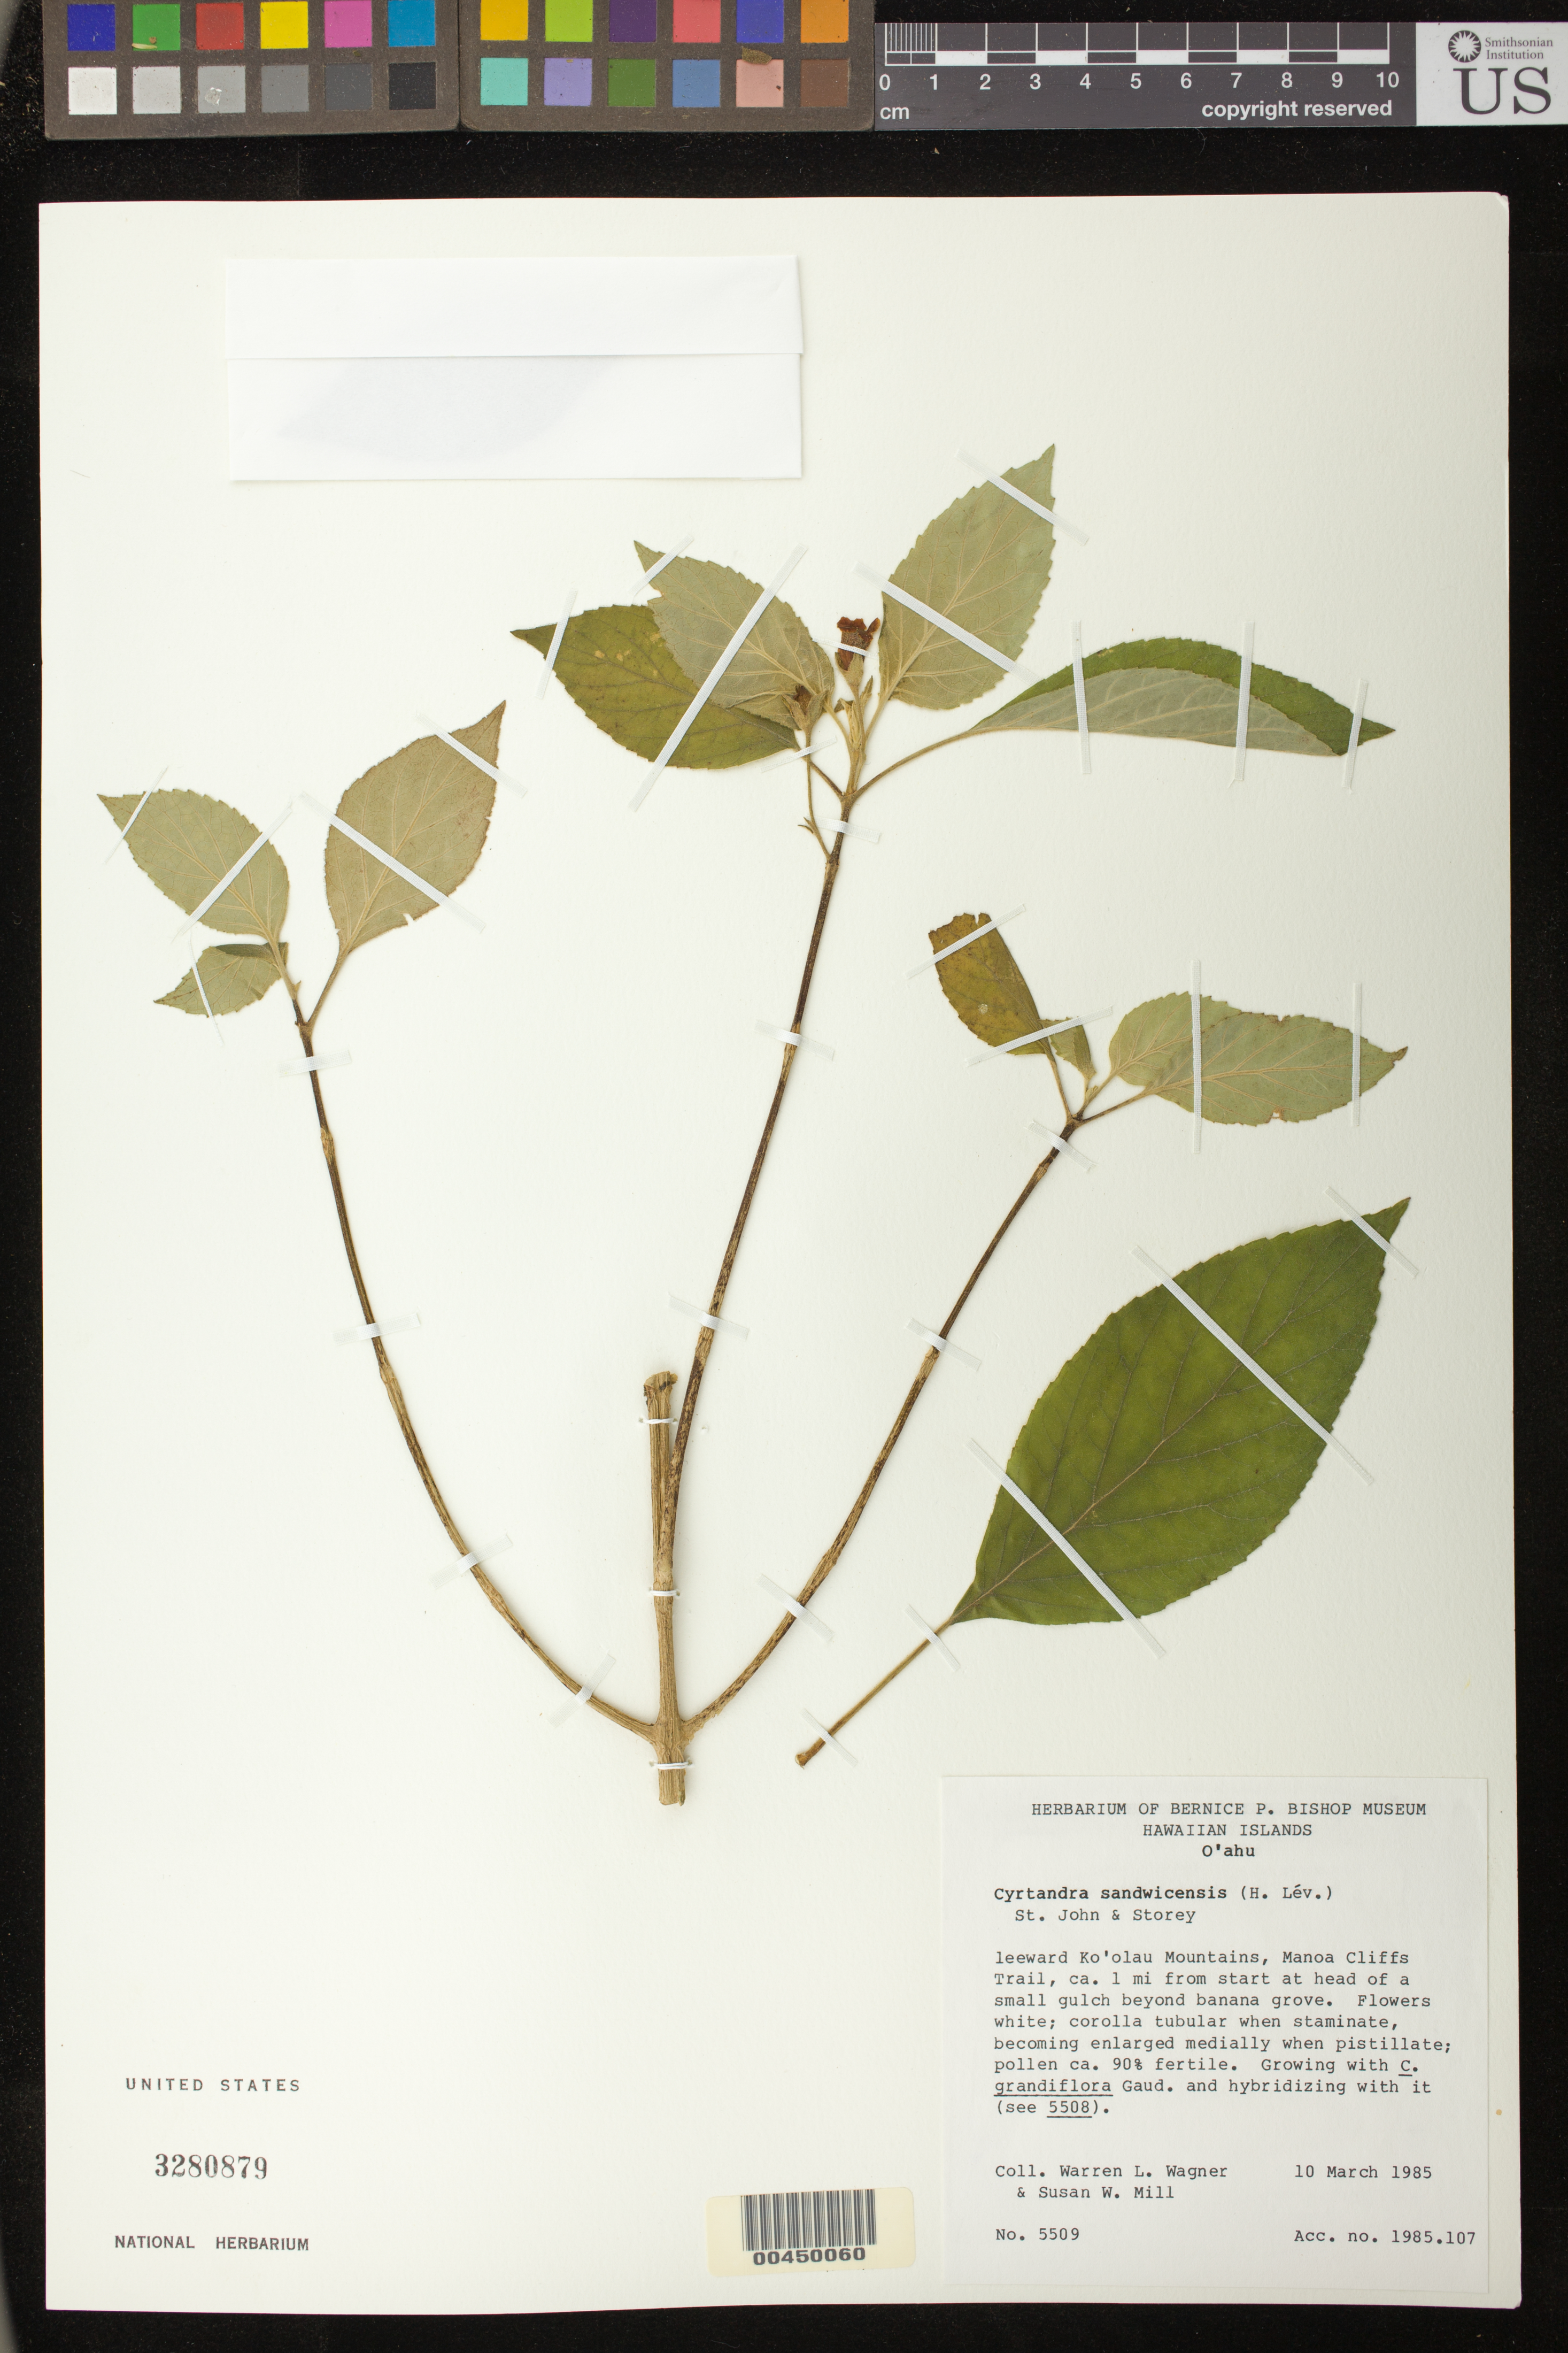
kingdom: Plantae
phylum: Tracheophyta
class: Magnoliopsida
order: Lamiales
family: Gesneriaceae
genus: Cyrtandra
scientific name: Cyrtandra sandwicensis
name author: (H. Lév.) H. St. John & Storey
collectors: W. L. Wagner & S. Mill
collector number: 5509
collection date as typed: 10 Mar 1985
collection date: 1985-03-10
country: United States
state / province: Hawaii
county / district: Honolulu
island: Oahu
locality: Koolau mountains, manoa cliffs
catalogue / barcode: US 3280879